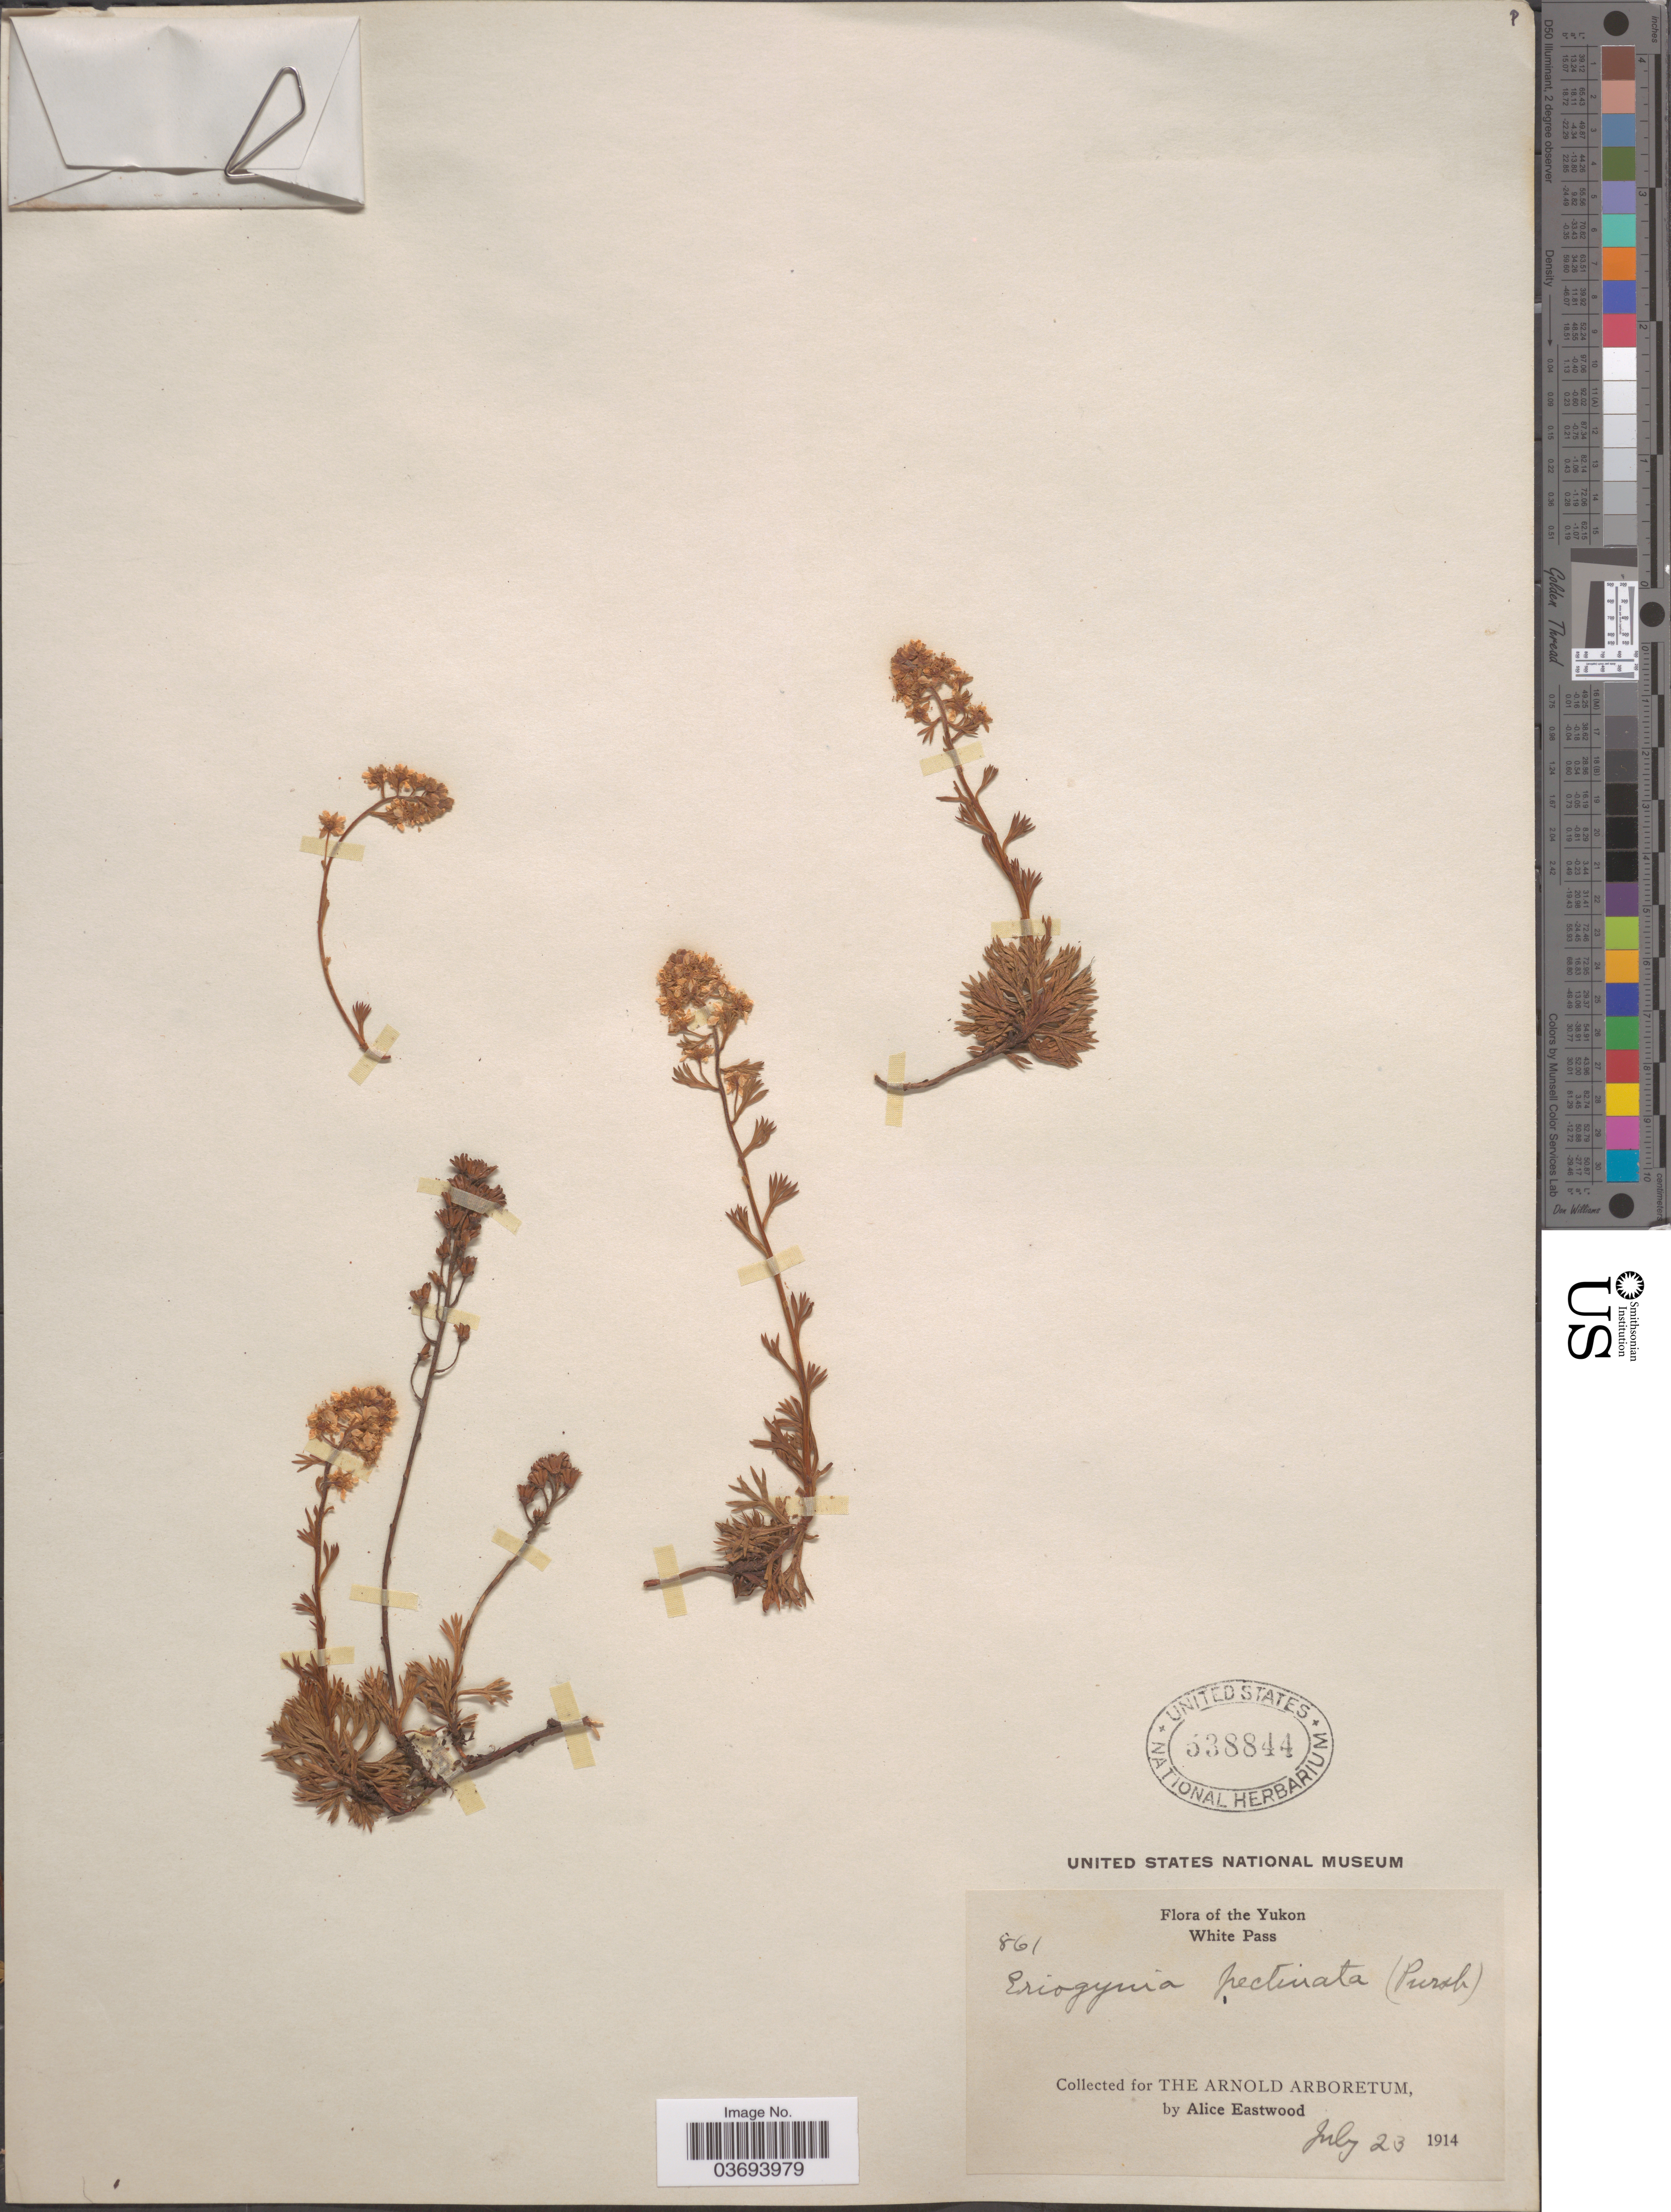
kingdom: Plantae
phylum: Tracheophyta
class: Magnoliopsida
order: Rosales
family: Rosaceae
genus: Luetkea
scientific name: Luetkea pectinata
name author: (Pursh) Kuntze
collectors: A. Eastwood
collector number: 861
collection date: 1914-07-23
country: Canada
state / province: Yukon Territory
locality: The Yukon. White Pass.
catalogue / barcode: US 538844